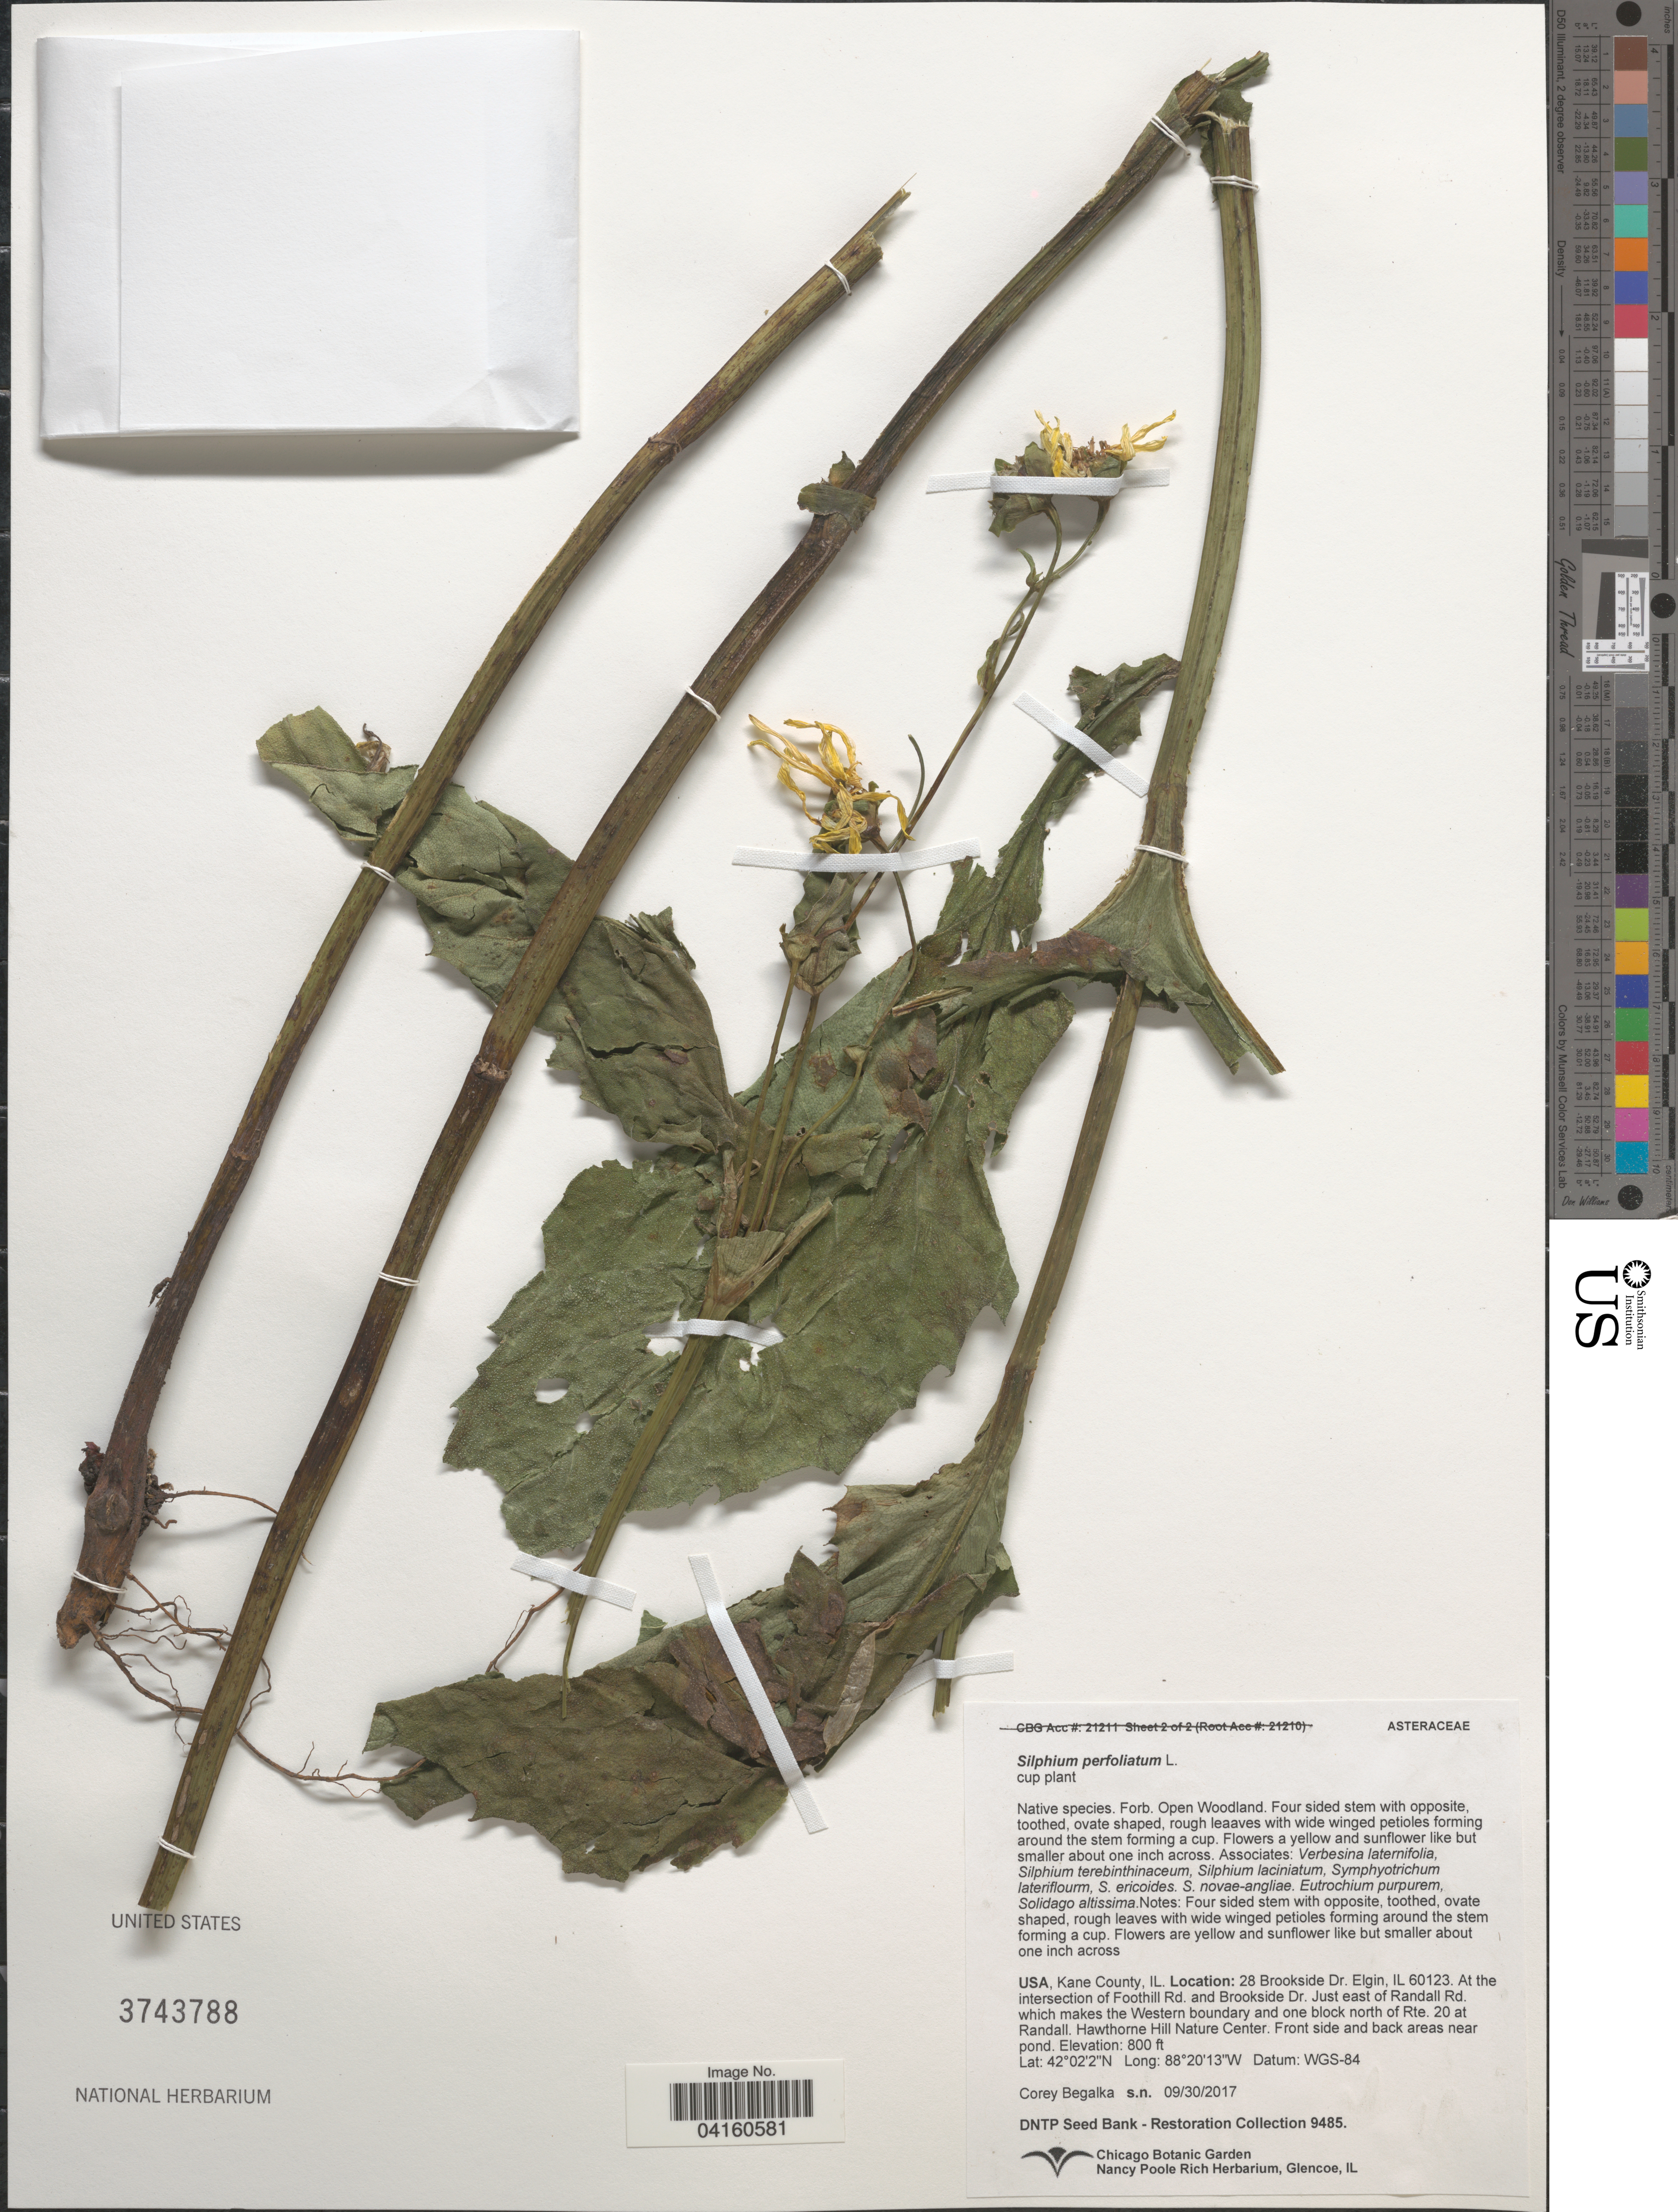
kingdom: Plantae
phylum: Tracheophyta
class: Magnoliopsida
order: Asterales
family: Asteraceae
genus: Silphium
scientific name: Silphium perfoliatum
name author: L.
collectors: C. Begalka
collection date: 2017-09-30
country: United States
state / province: Illinois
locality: Kane County. 28 Brookside Dr. Elgin, IL 60123. At the intersection of Foothill Rd. and Brookside Dr. Just east of Randall Rd. which makes the Western boundary and one block north of Rte. 20 at Randall. Hawthorne Hill Nature Center. Front side and back areas near pond.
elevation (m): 244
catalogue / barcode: US 3743788